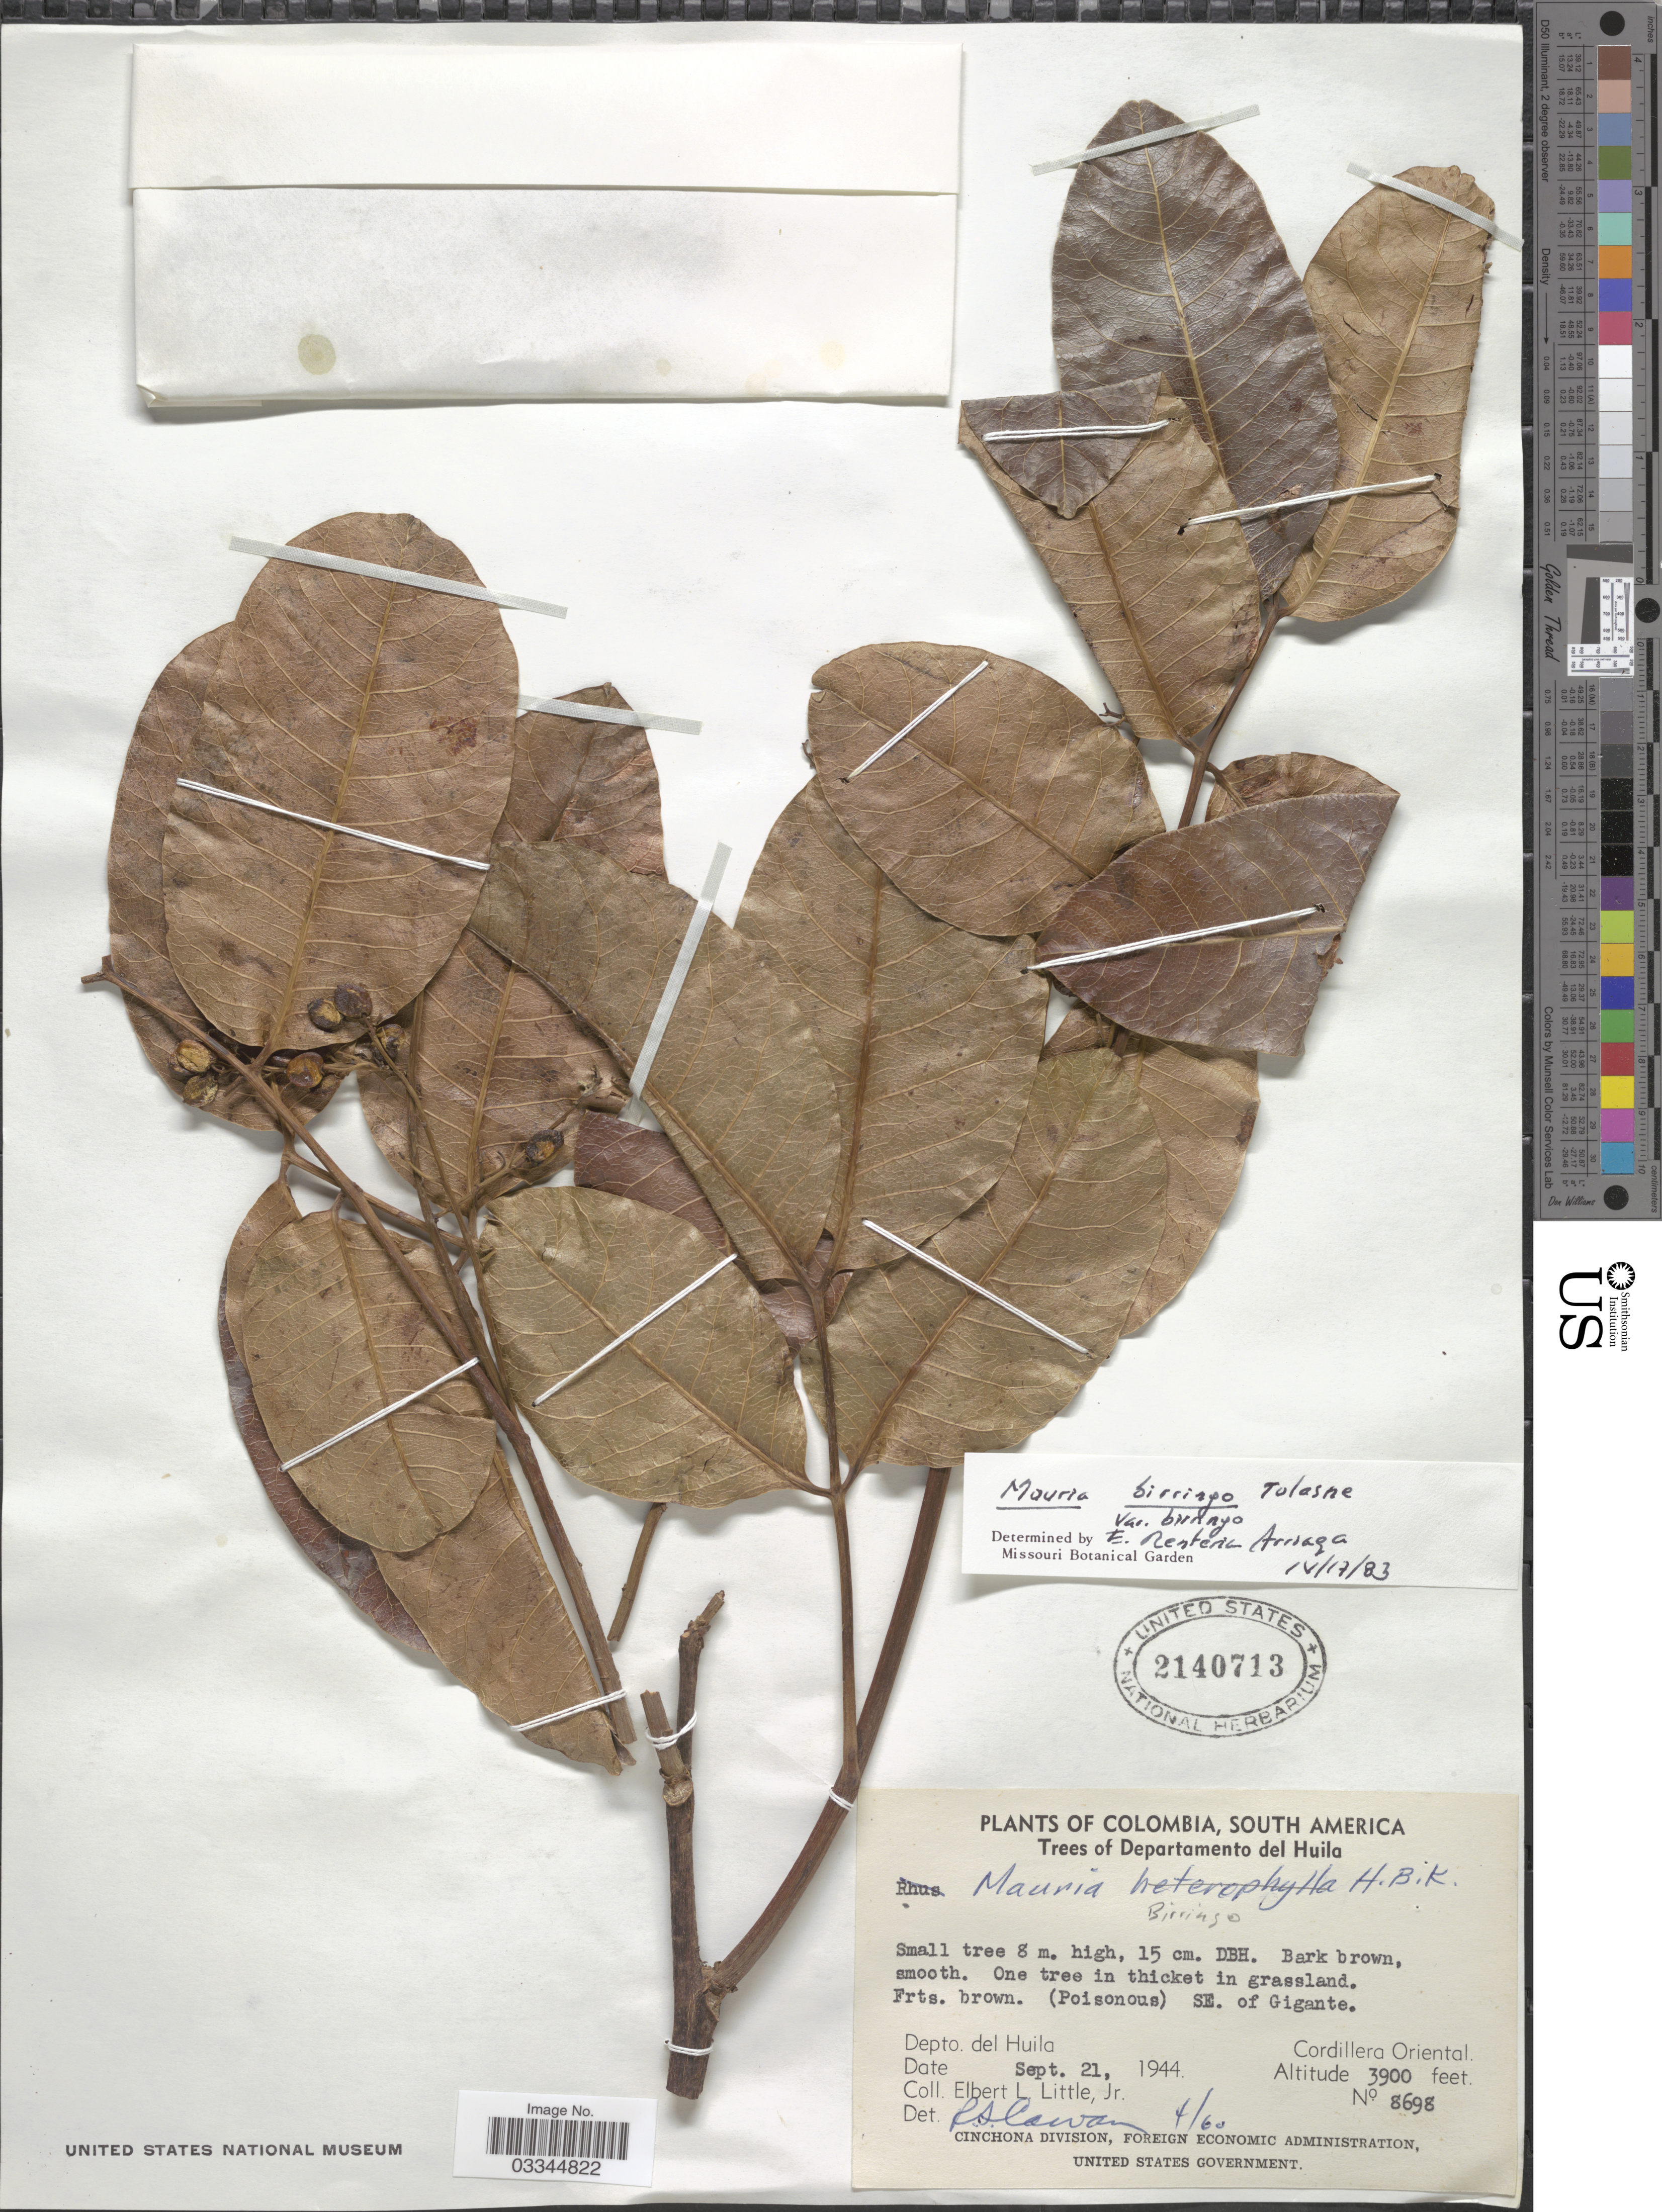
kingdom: Plantae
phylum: Tracheophyta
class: Magnoliopsida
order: Sapindales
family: Anacardiaceae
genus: Mauria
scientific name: Mauria biringo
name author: Tul.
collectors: E. L. Little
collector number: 8698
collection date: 1944-09-21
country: Colombia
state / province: Huila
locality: SE. of Gigante, Departamento del Huila, Cordillera Oriental.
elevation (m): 1189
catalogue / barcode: US 2140713